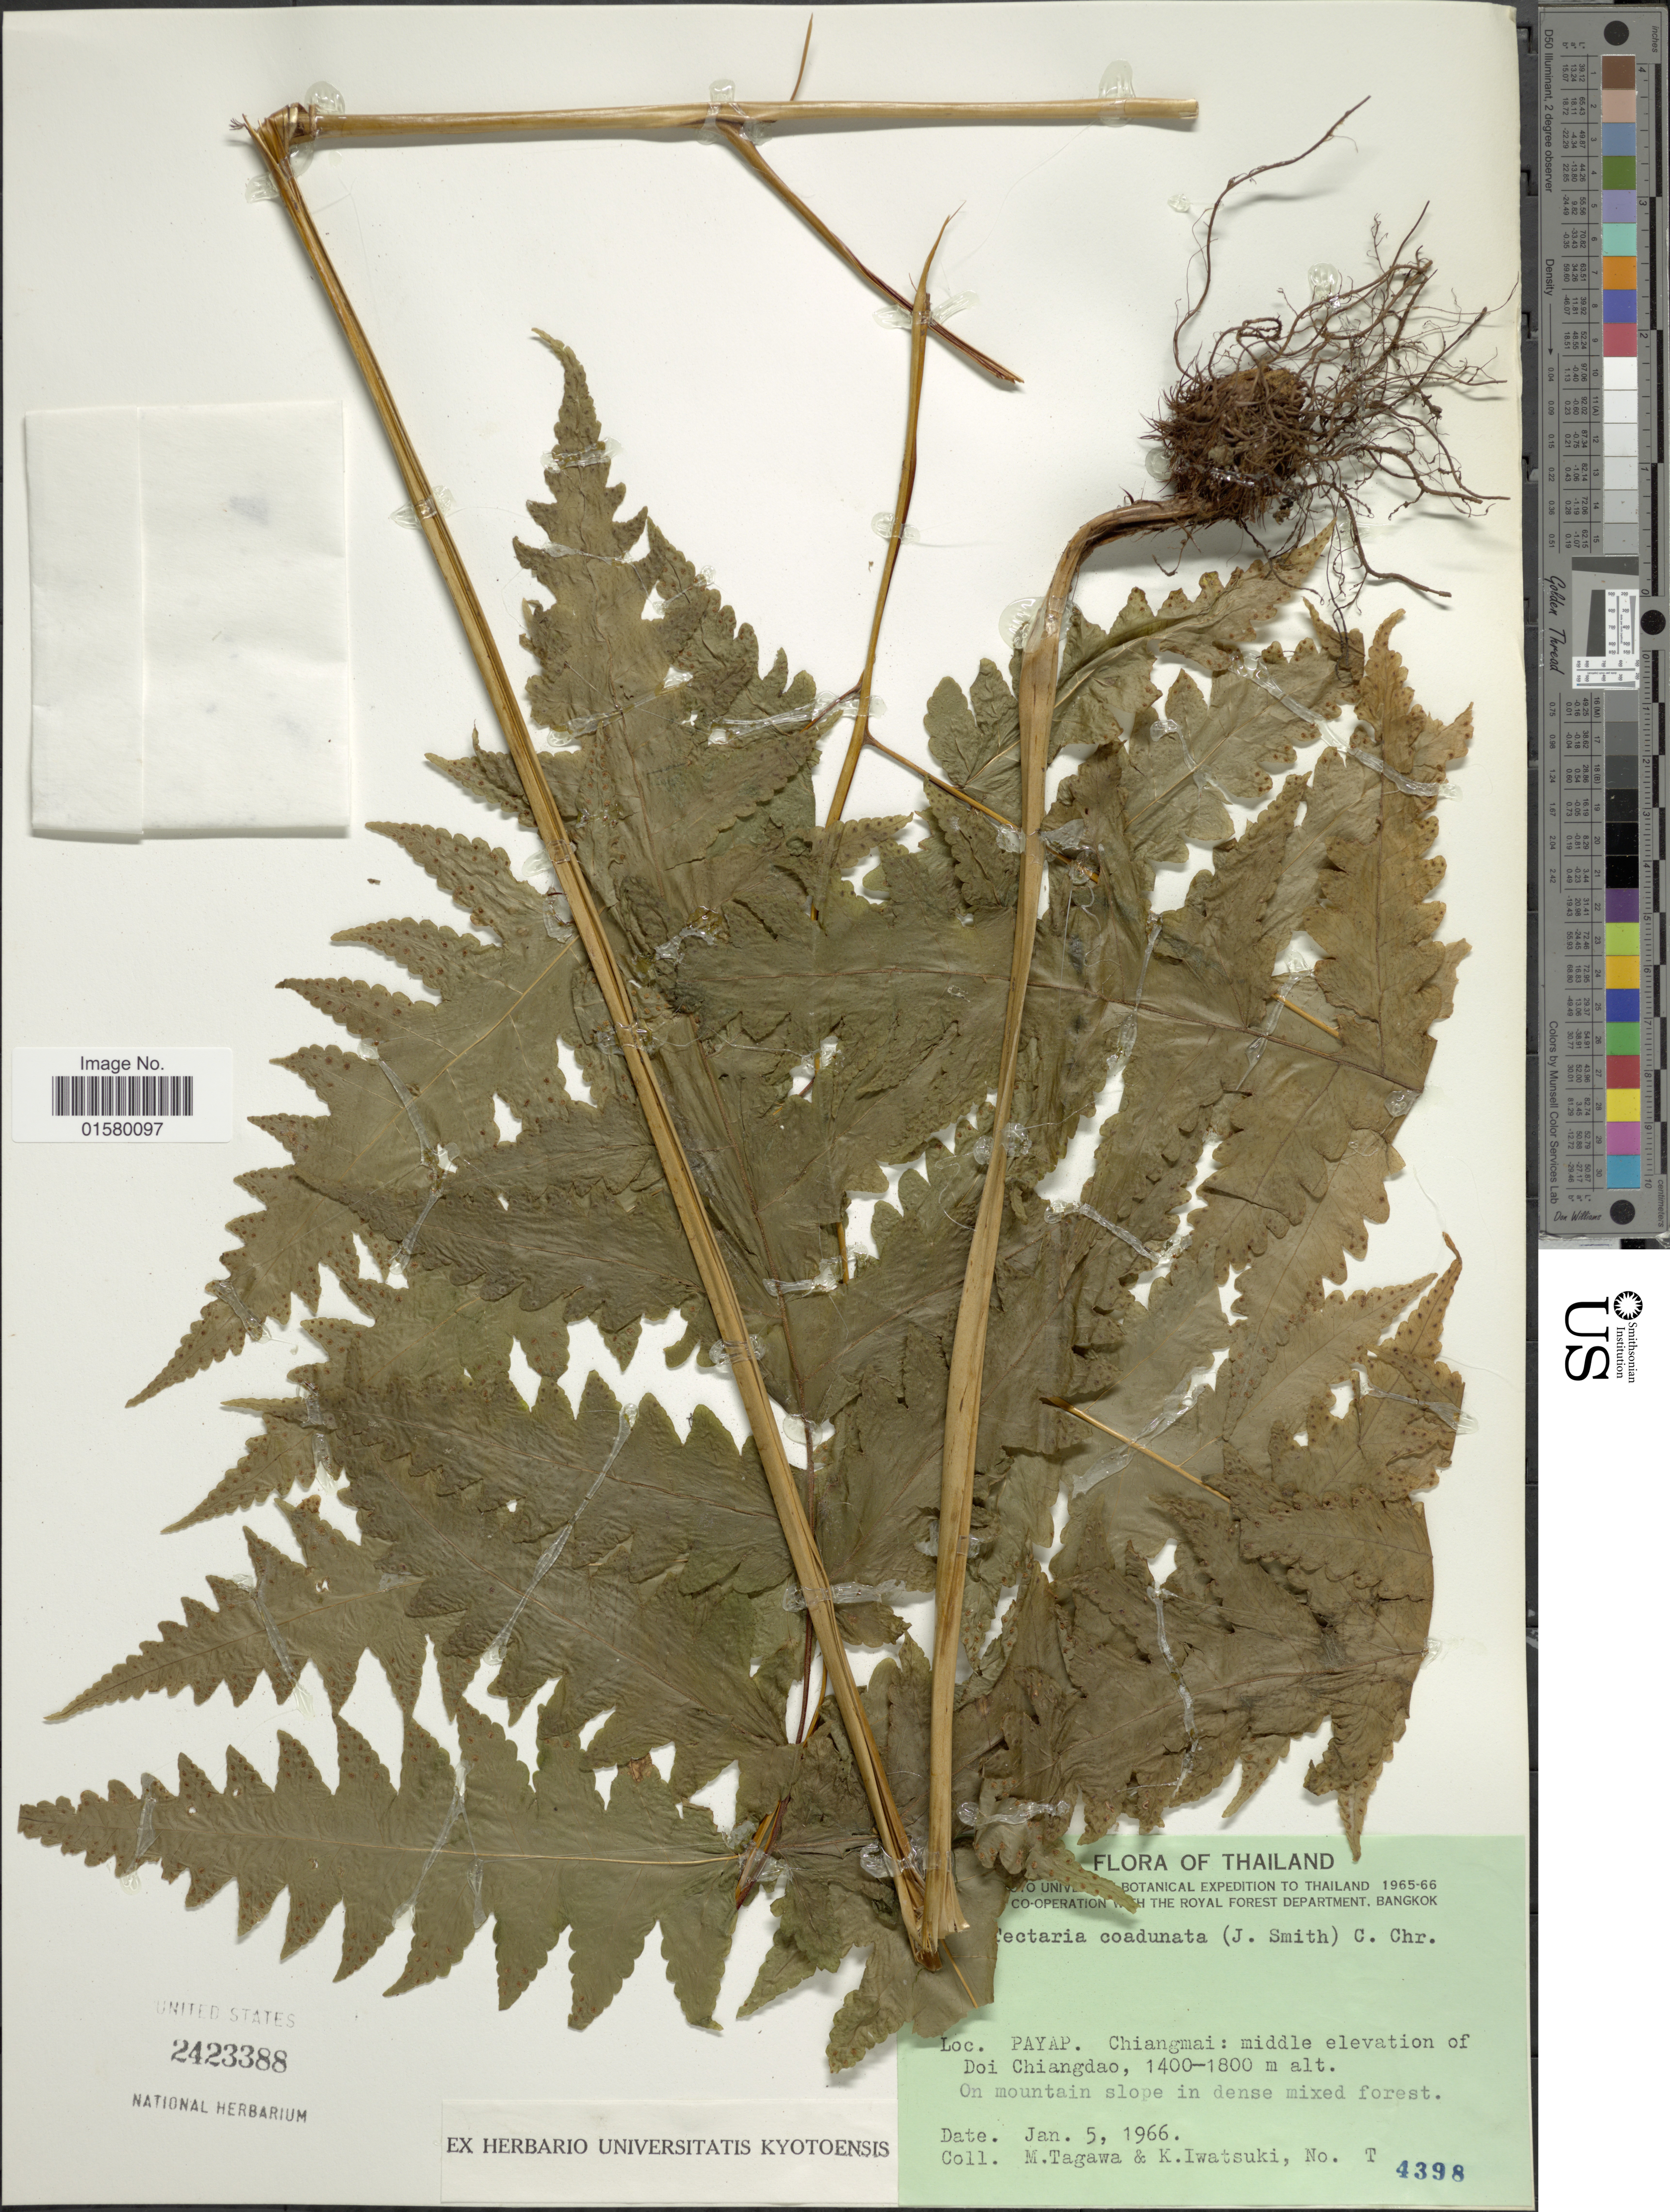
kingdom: Plantae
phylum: Tracheophyta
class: Polypodiopsida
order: Polypodiales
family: Tectariaceae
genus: Tectaria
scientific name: Tectaria coadunata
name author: (J. Sm.) C. Chr.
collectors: M. Tagawa & K. Iwatsuki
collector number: T4398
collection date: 1966-01-05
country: Thailand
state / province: Chiang Mai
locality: Payap, Chiangmai: middle elevation of Doi Chiangdao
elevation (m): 1400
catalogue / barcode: US 2423388